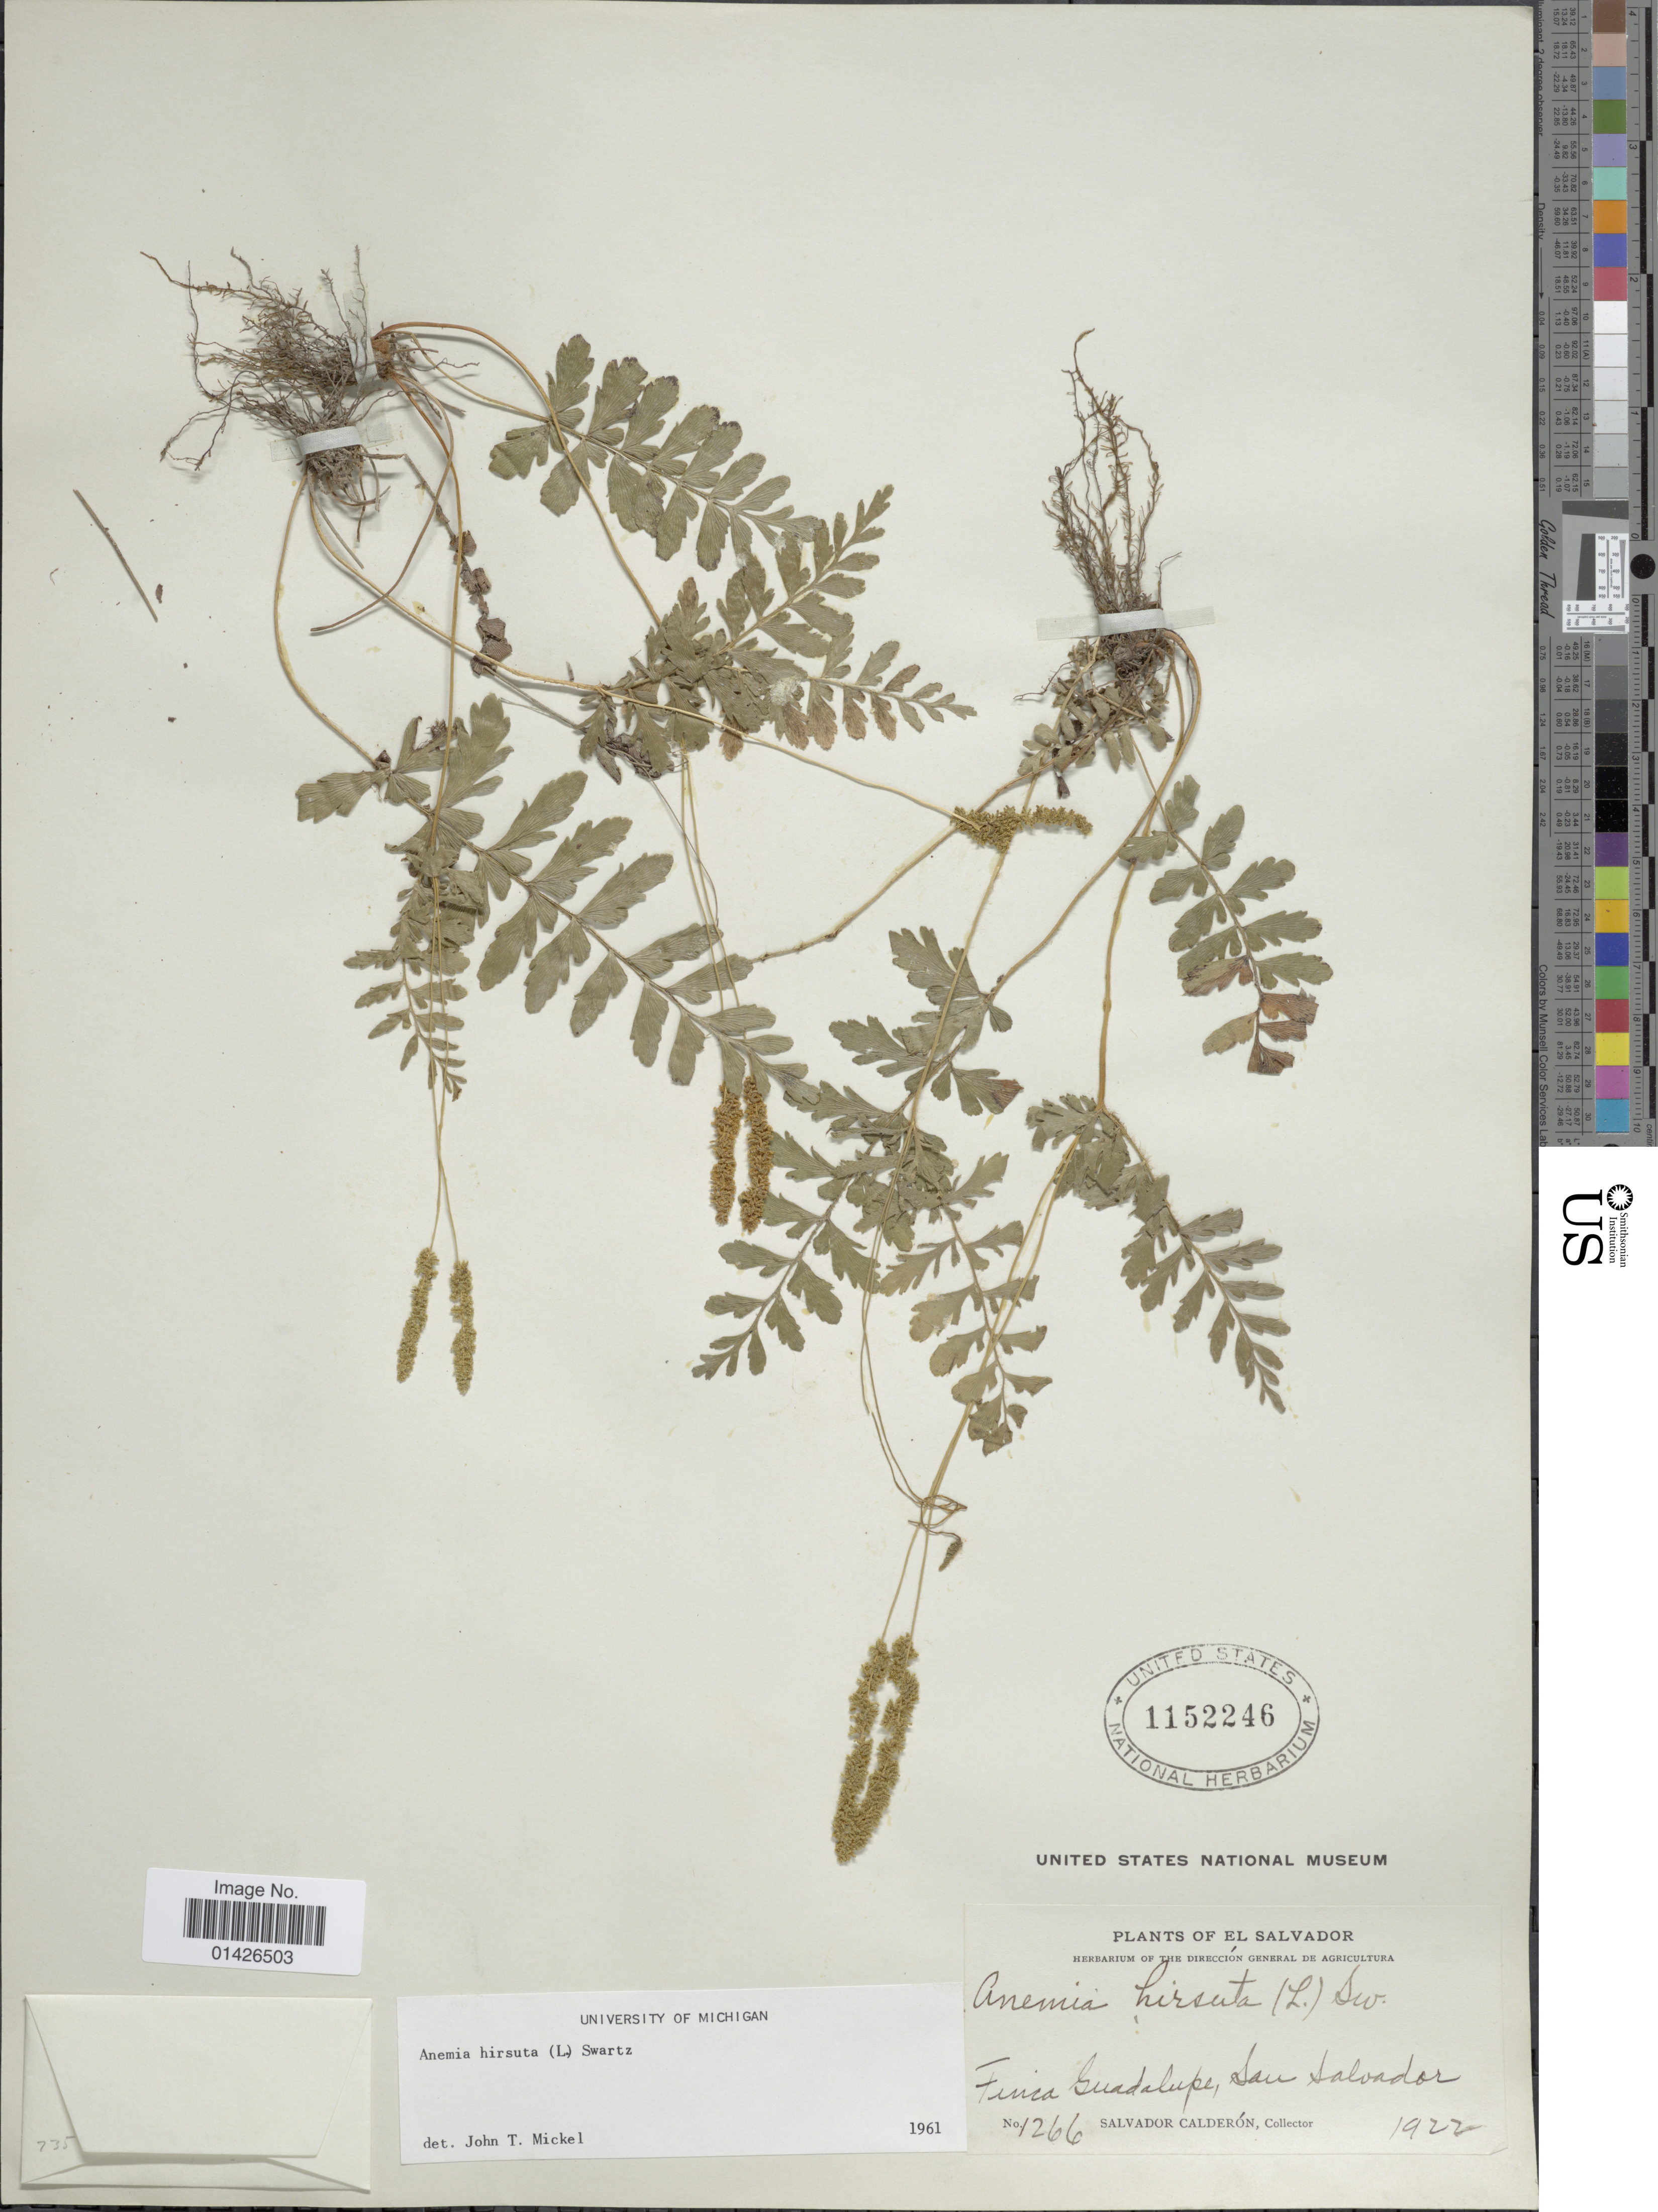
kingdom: Plantae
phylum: Tracheophyta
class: Polypodiopsida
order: Schizaeales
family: Anemiaceae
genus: Anemia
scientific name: Anemia hirsuta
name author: (L.) Sw.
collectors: S. Calderón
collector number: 1266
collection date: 1922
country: El Salvador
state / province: San Salvador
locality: Finca Guadelupe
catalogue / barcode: US 1152246